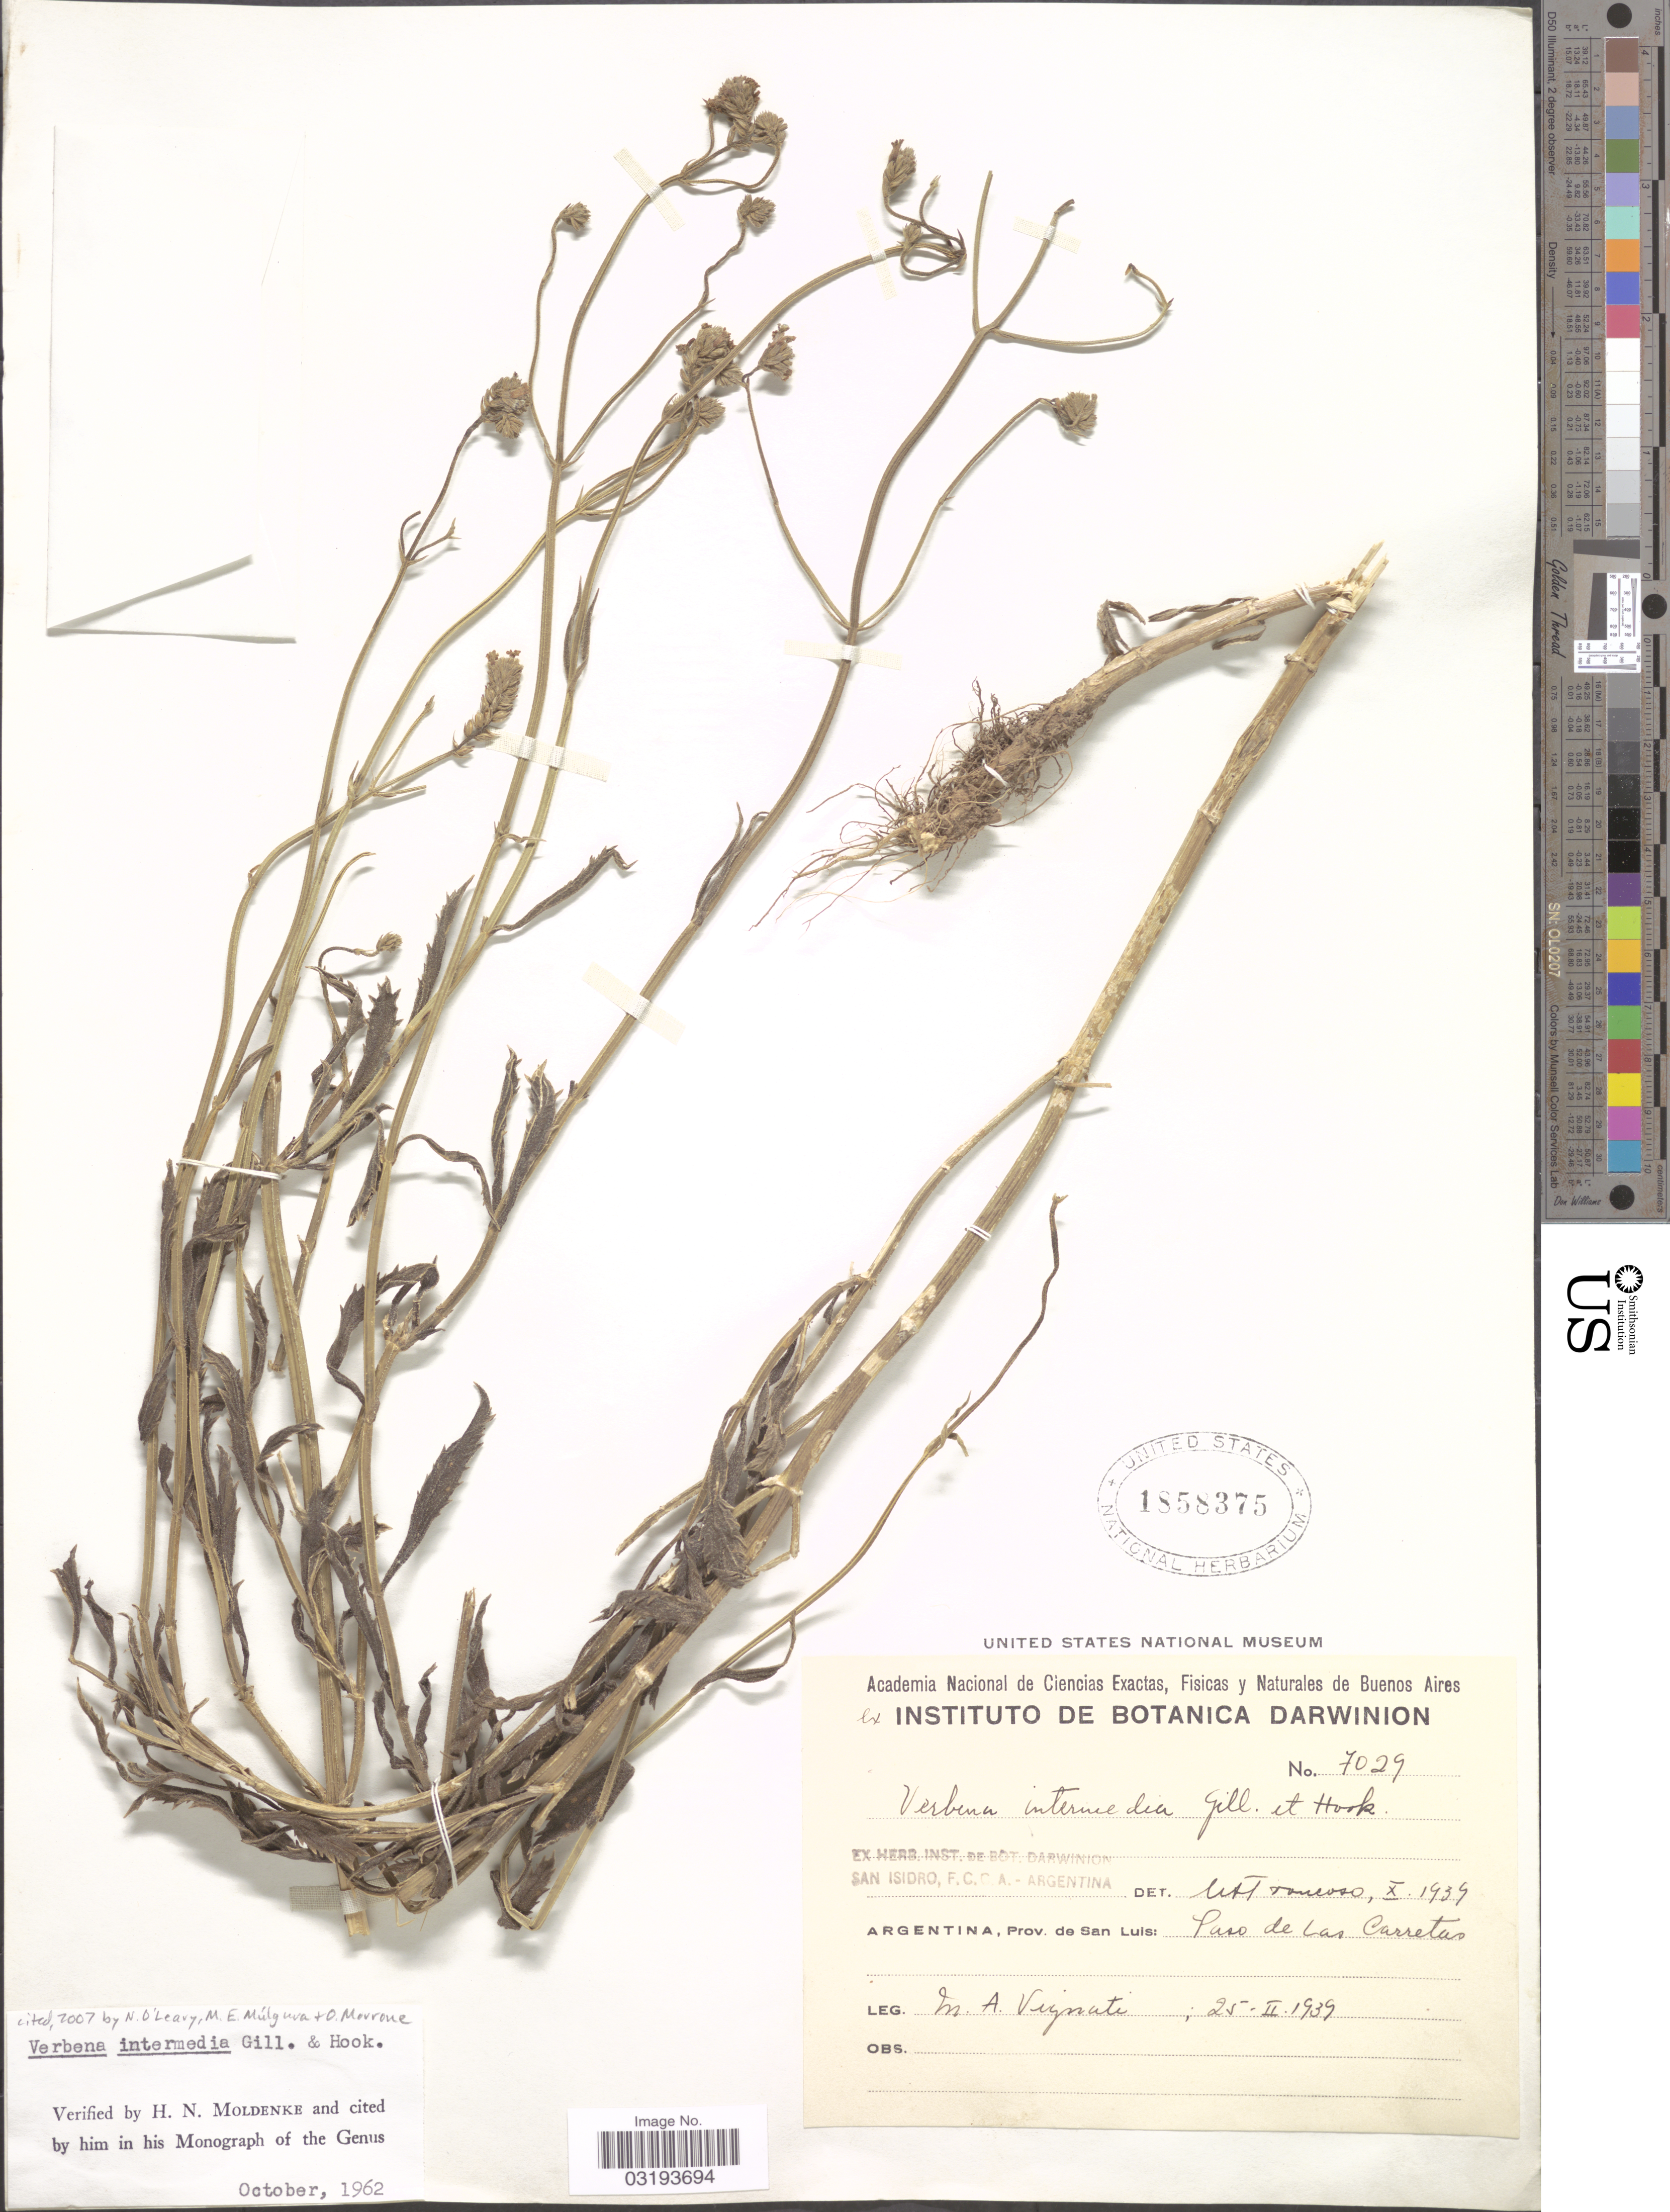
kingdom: Plantae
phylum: Tracheophyta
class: Magnoliopsida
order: Lamiales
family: Verbenaceae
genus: Verbena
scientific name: Verbena intermedia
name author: Gillies & Hook.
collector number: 7029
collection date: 1939-02-25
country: Argentina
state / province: San Luis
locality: Paso de las Carretas.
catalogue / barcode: US 1858375